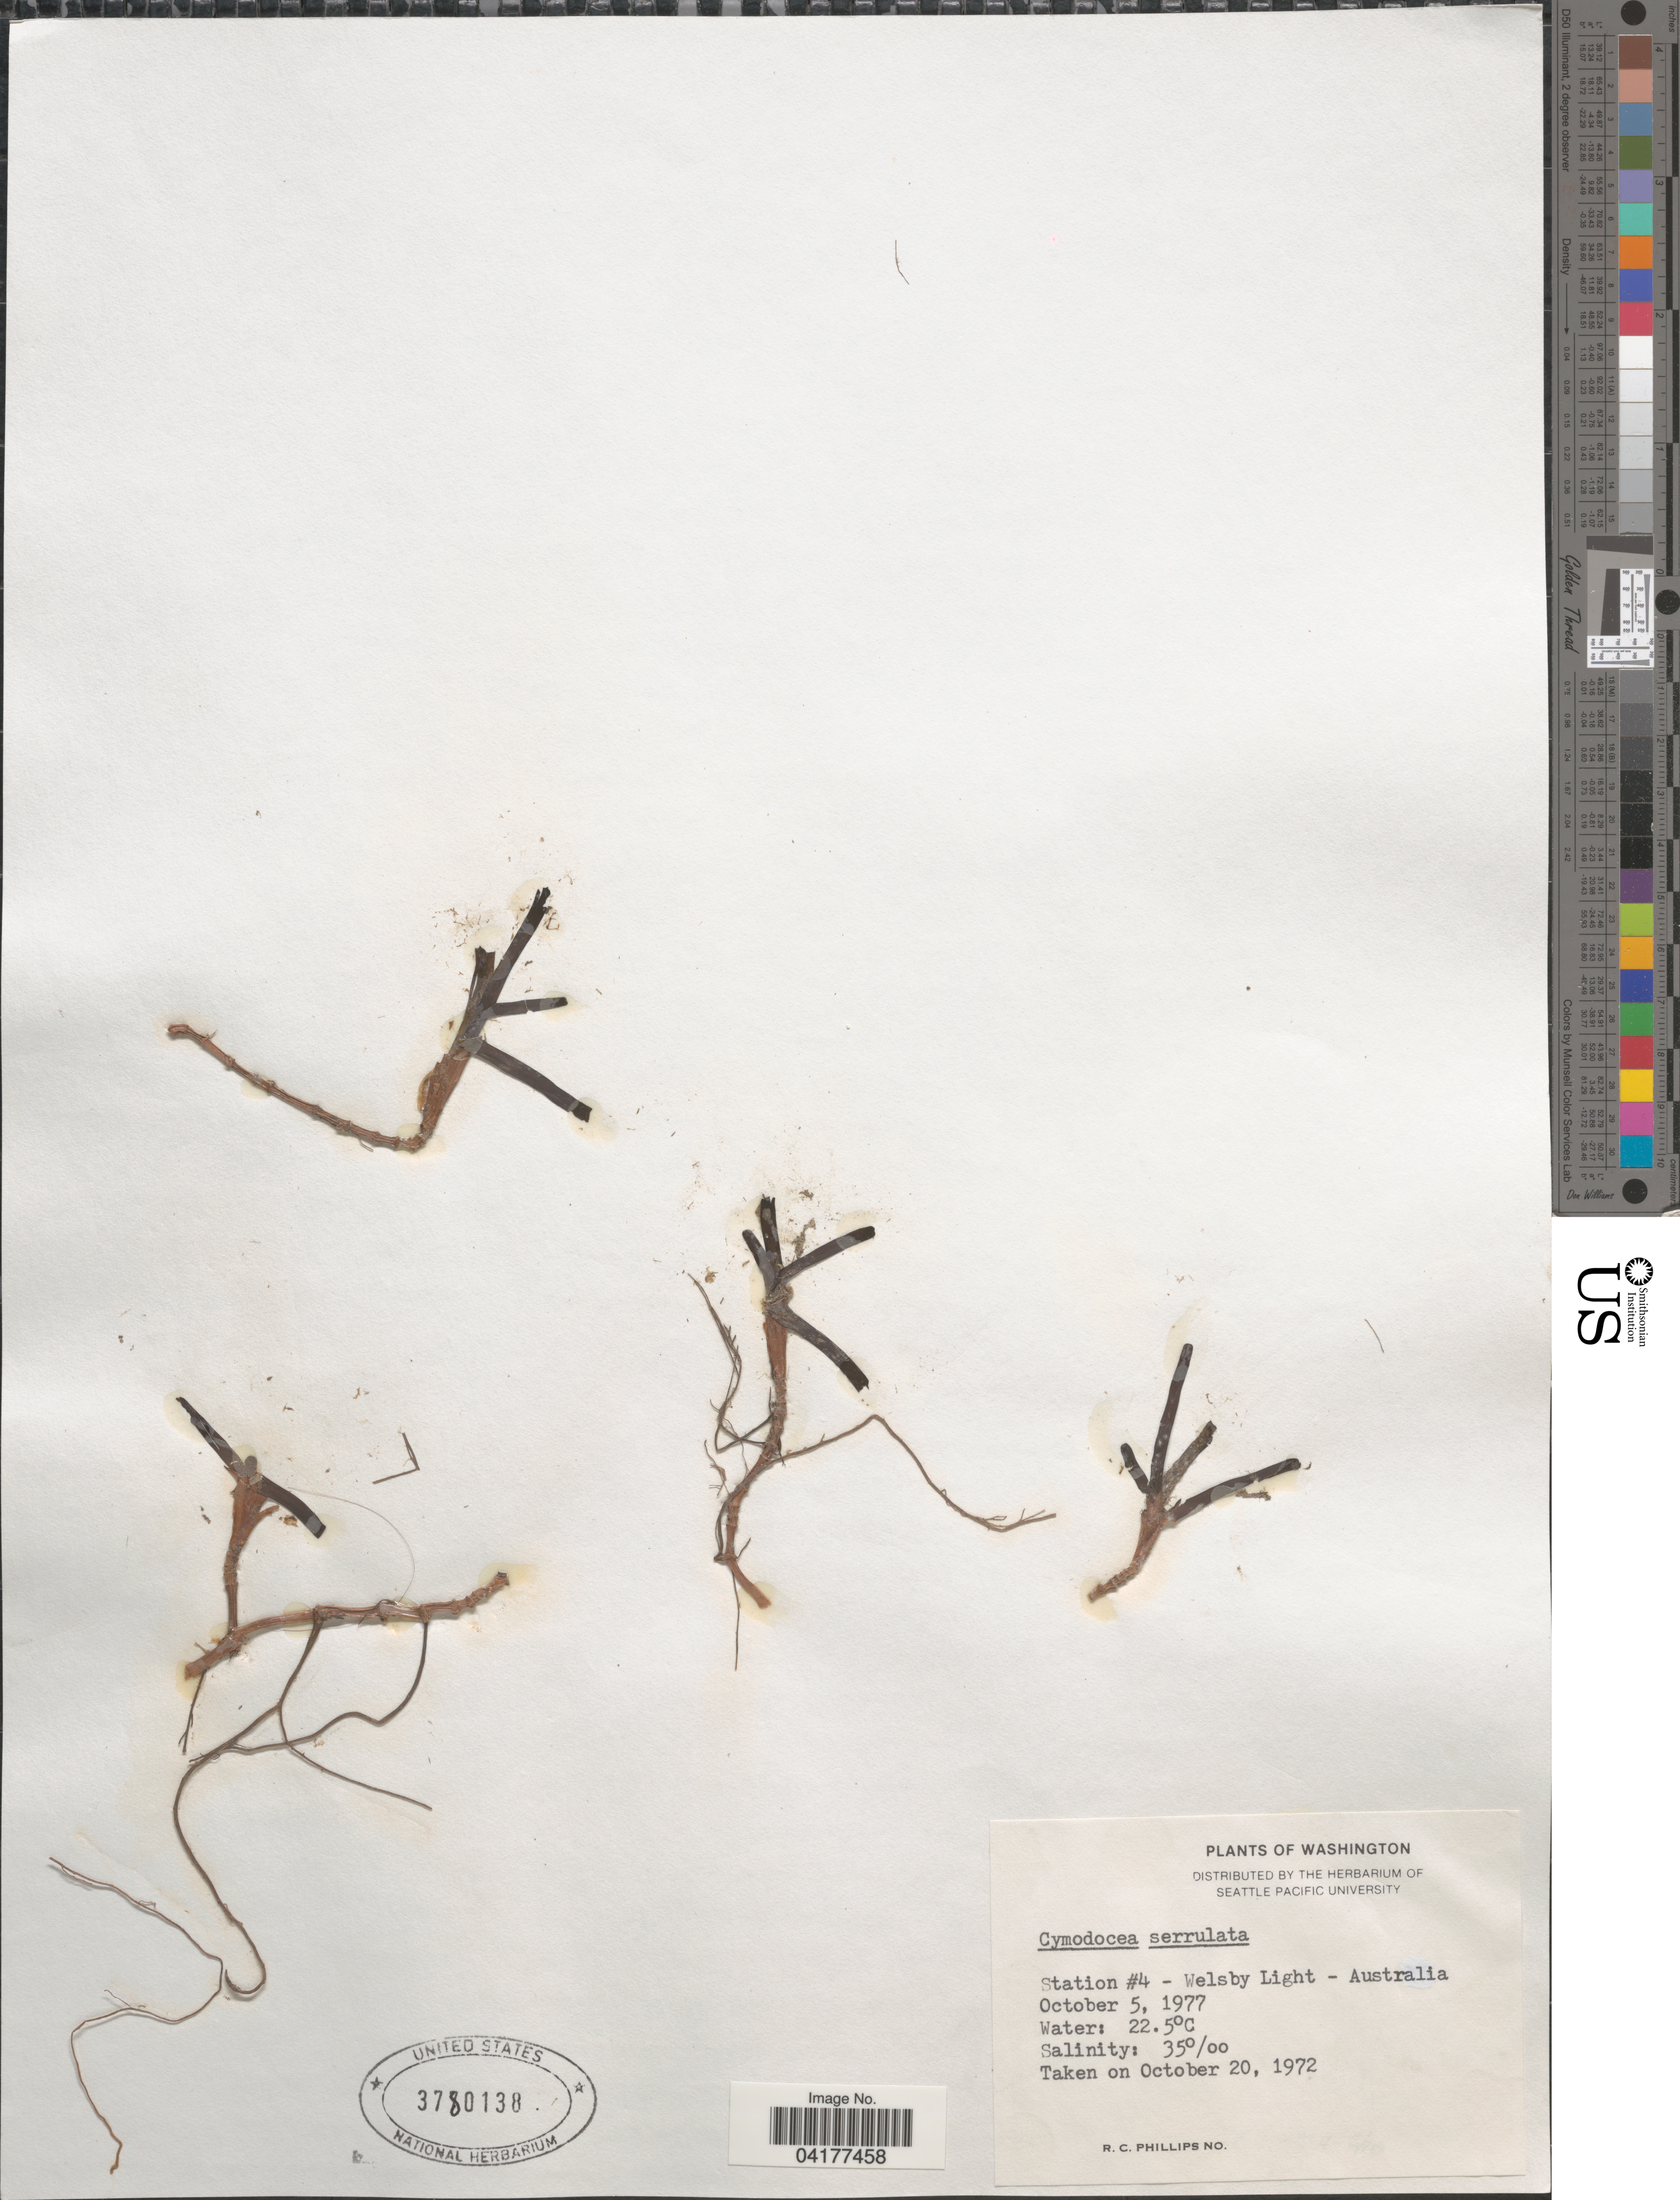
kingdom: Plantae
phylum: Tracheophyta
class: Liliopsida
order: Alismatales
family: Cymodoceaceae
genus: Cymodocea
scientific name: Cymodocea serrulata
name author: (R. Br.) Magnus & Ashers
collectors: R. C. Phillips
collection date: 1977-10-05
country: Australia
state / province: Queensland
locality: Station #4 - Welsby Light.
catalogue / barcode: US 3780138